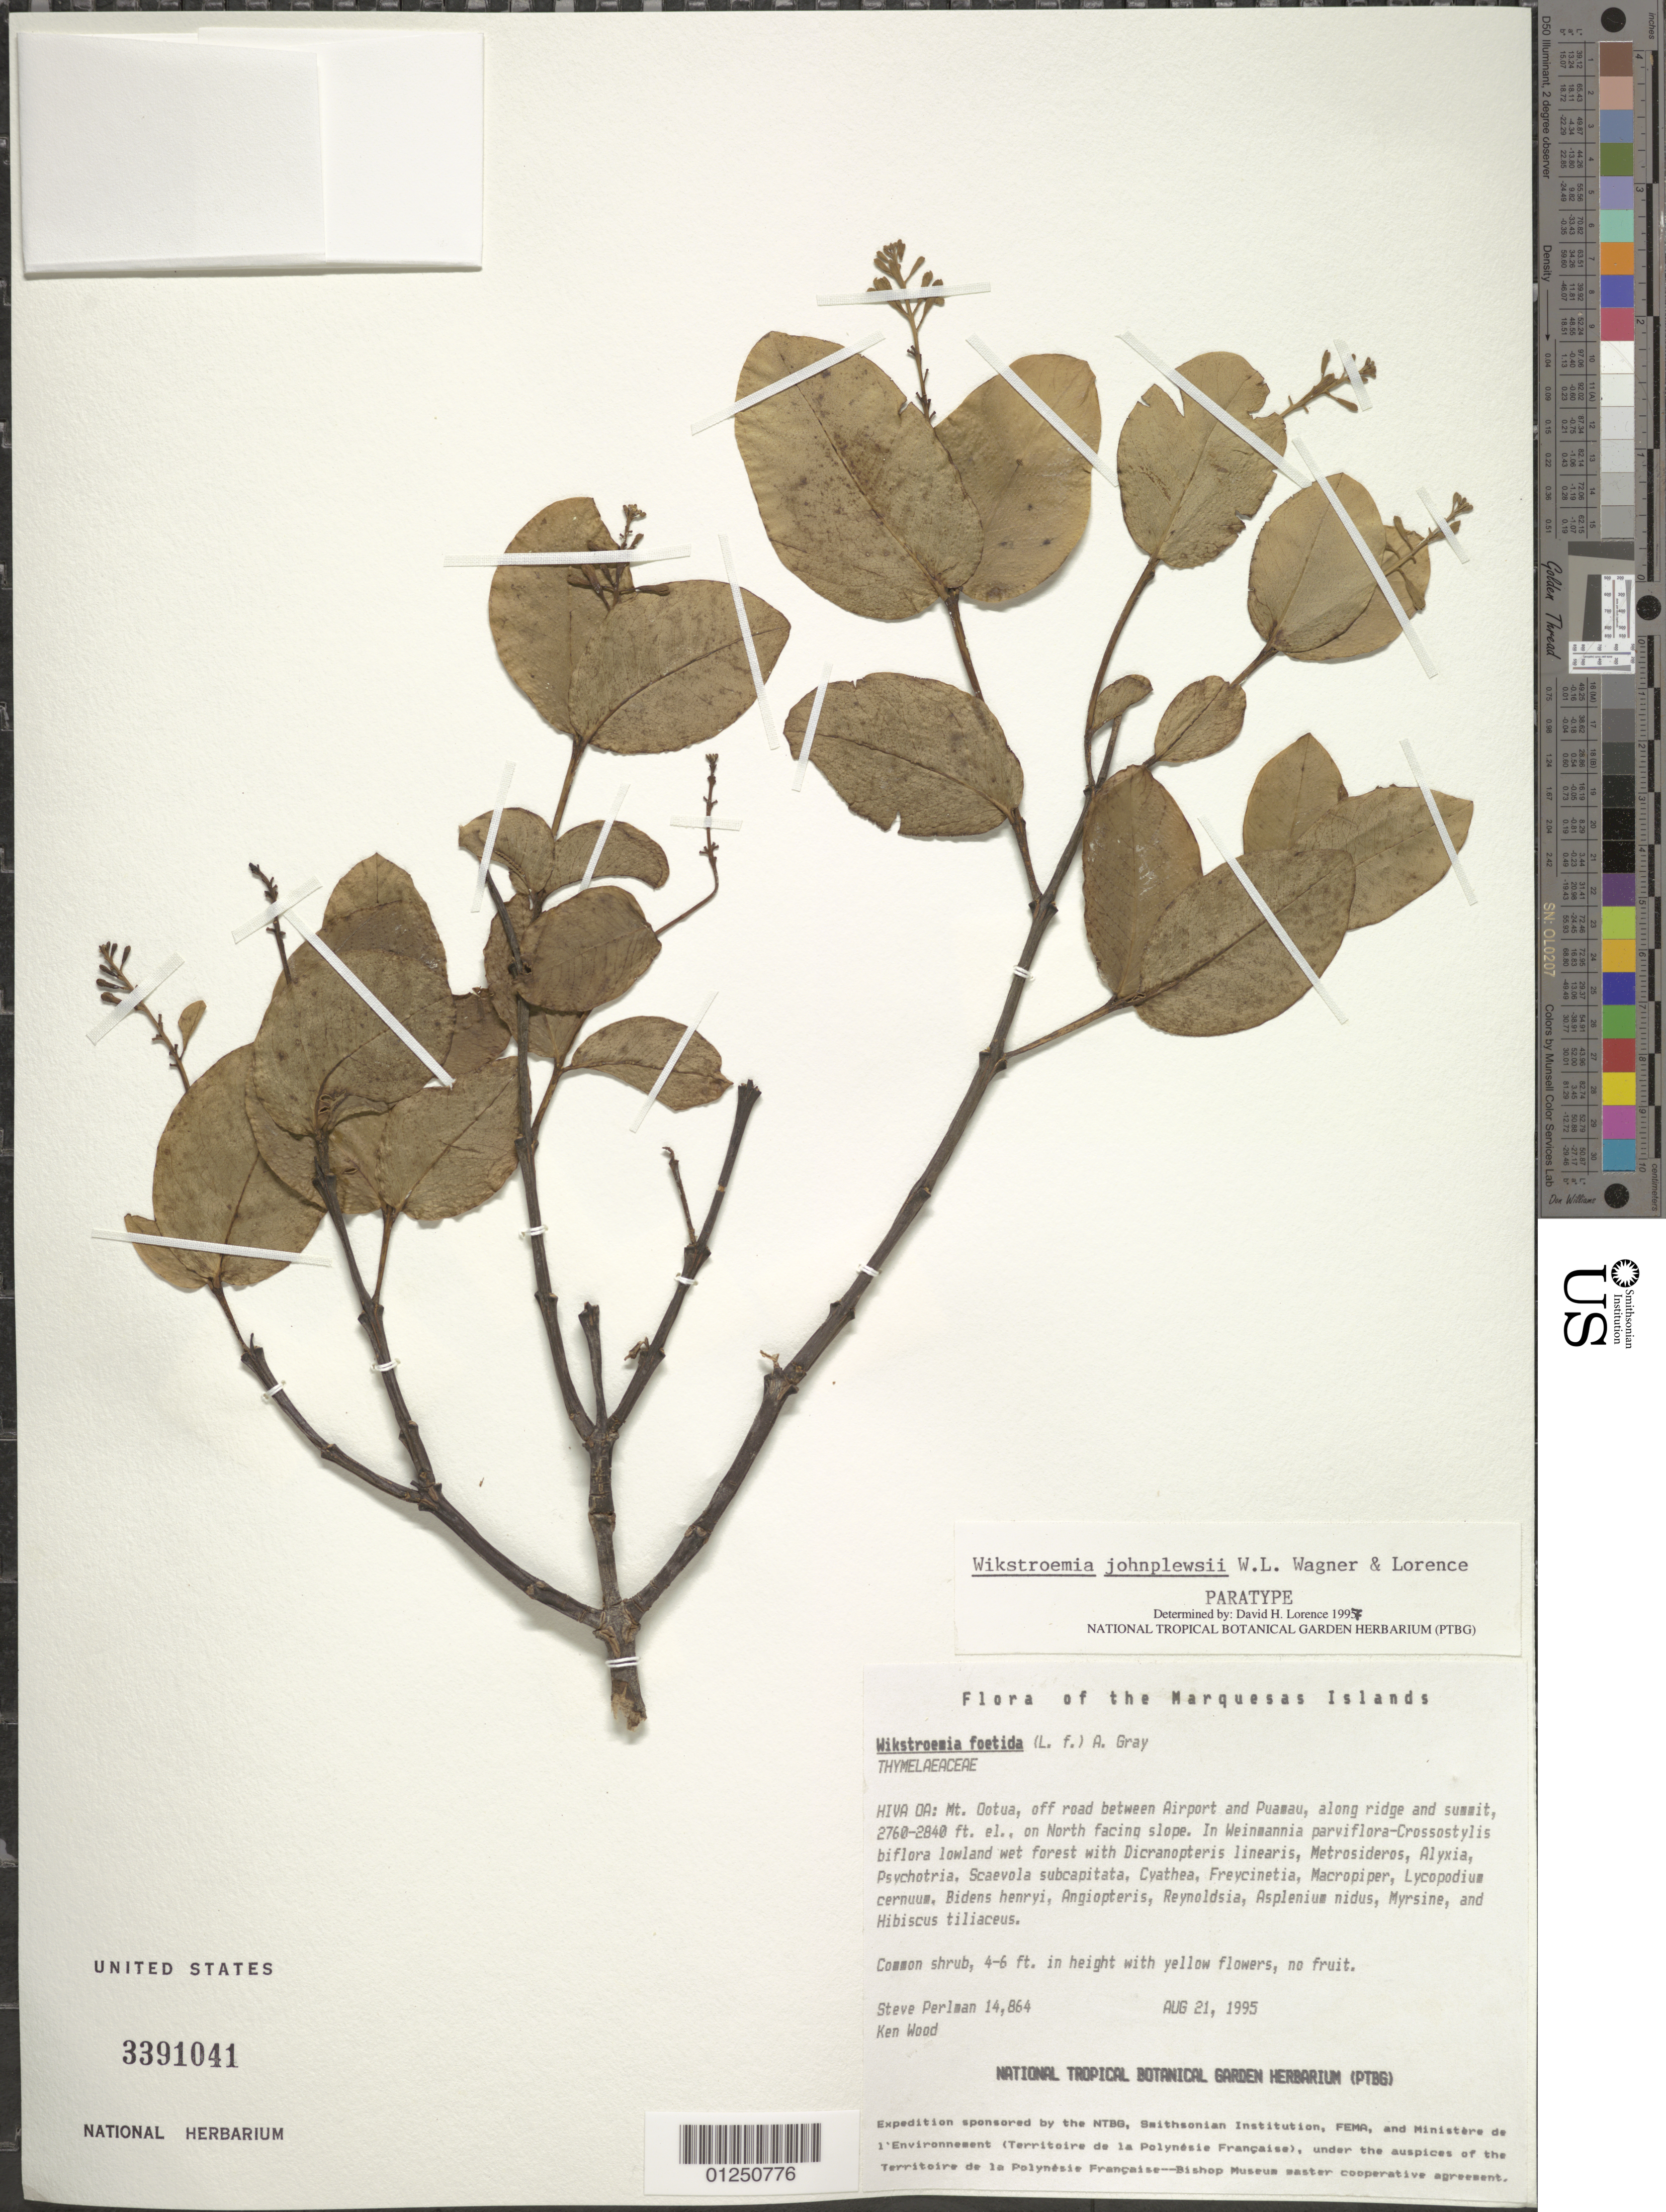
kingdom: Plantae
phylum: Tracheophyta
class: Magnoliopsida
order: Malvales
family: Thymelaeaceae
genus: Wikstroemia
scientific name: Wikstroemia johnplewsii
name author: W.L. Wagner & Lorence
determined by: Wagner, W. L.; Lorence, David H.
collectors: S. P. Perlman & K. R. Wood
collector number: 14864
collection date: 1995-08-21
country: French Polynesia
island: Hiva Oa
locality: Mt. Ootua, off road between Airport and Puamau, along ridge and summit, on N facing slope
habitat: In Weinmannia parviflora - Crossostylis biflora lowland wet forest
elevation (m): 841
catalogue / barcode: US 3391041